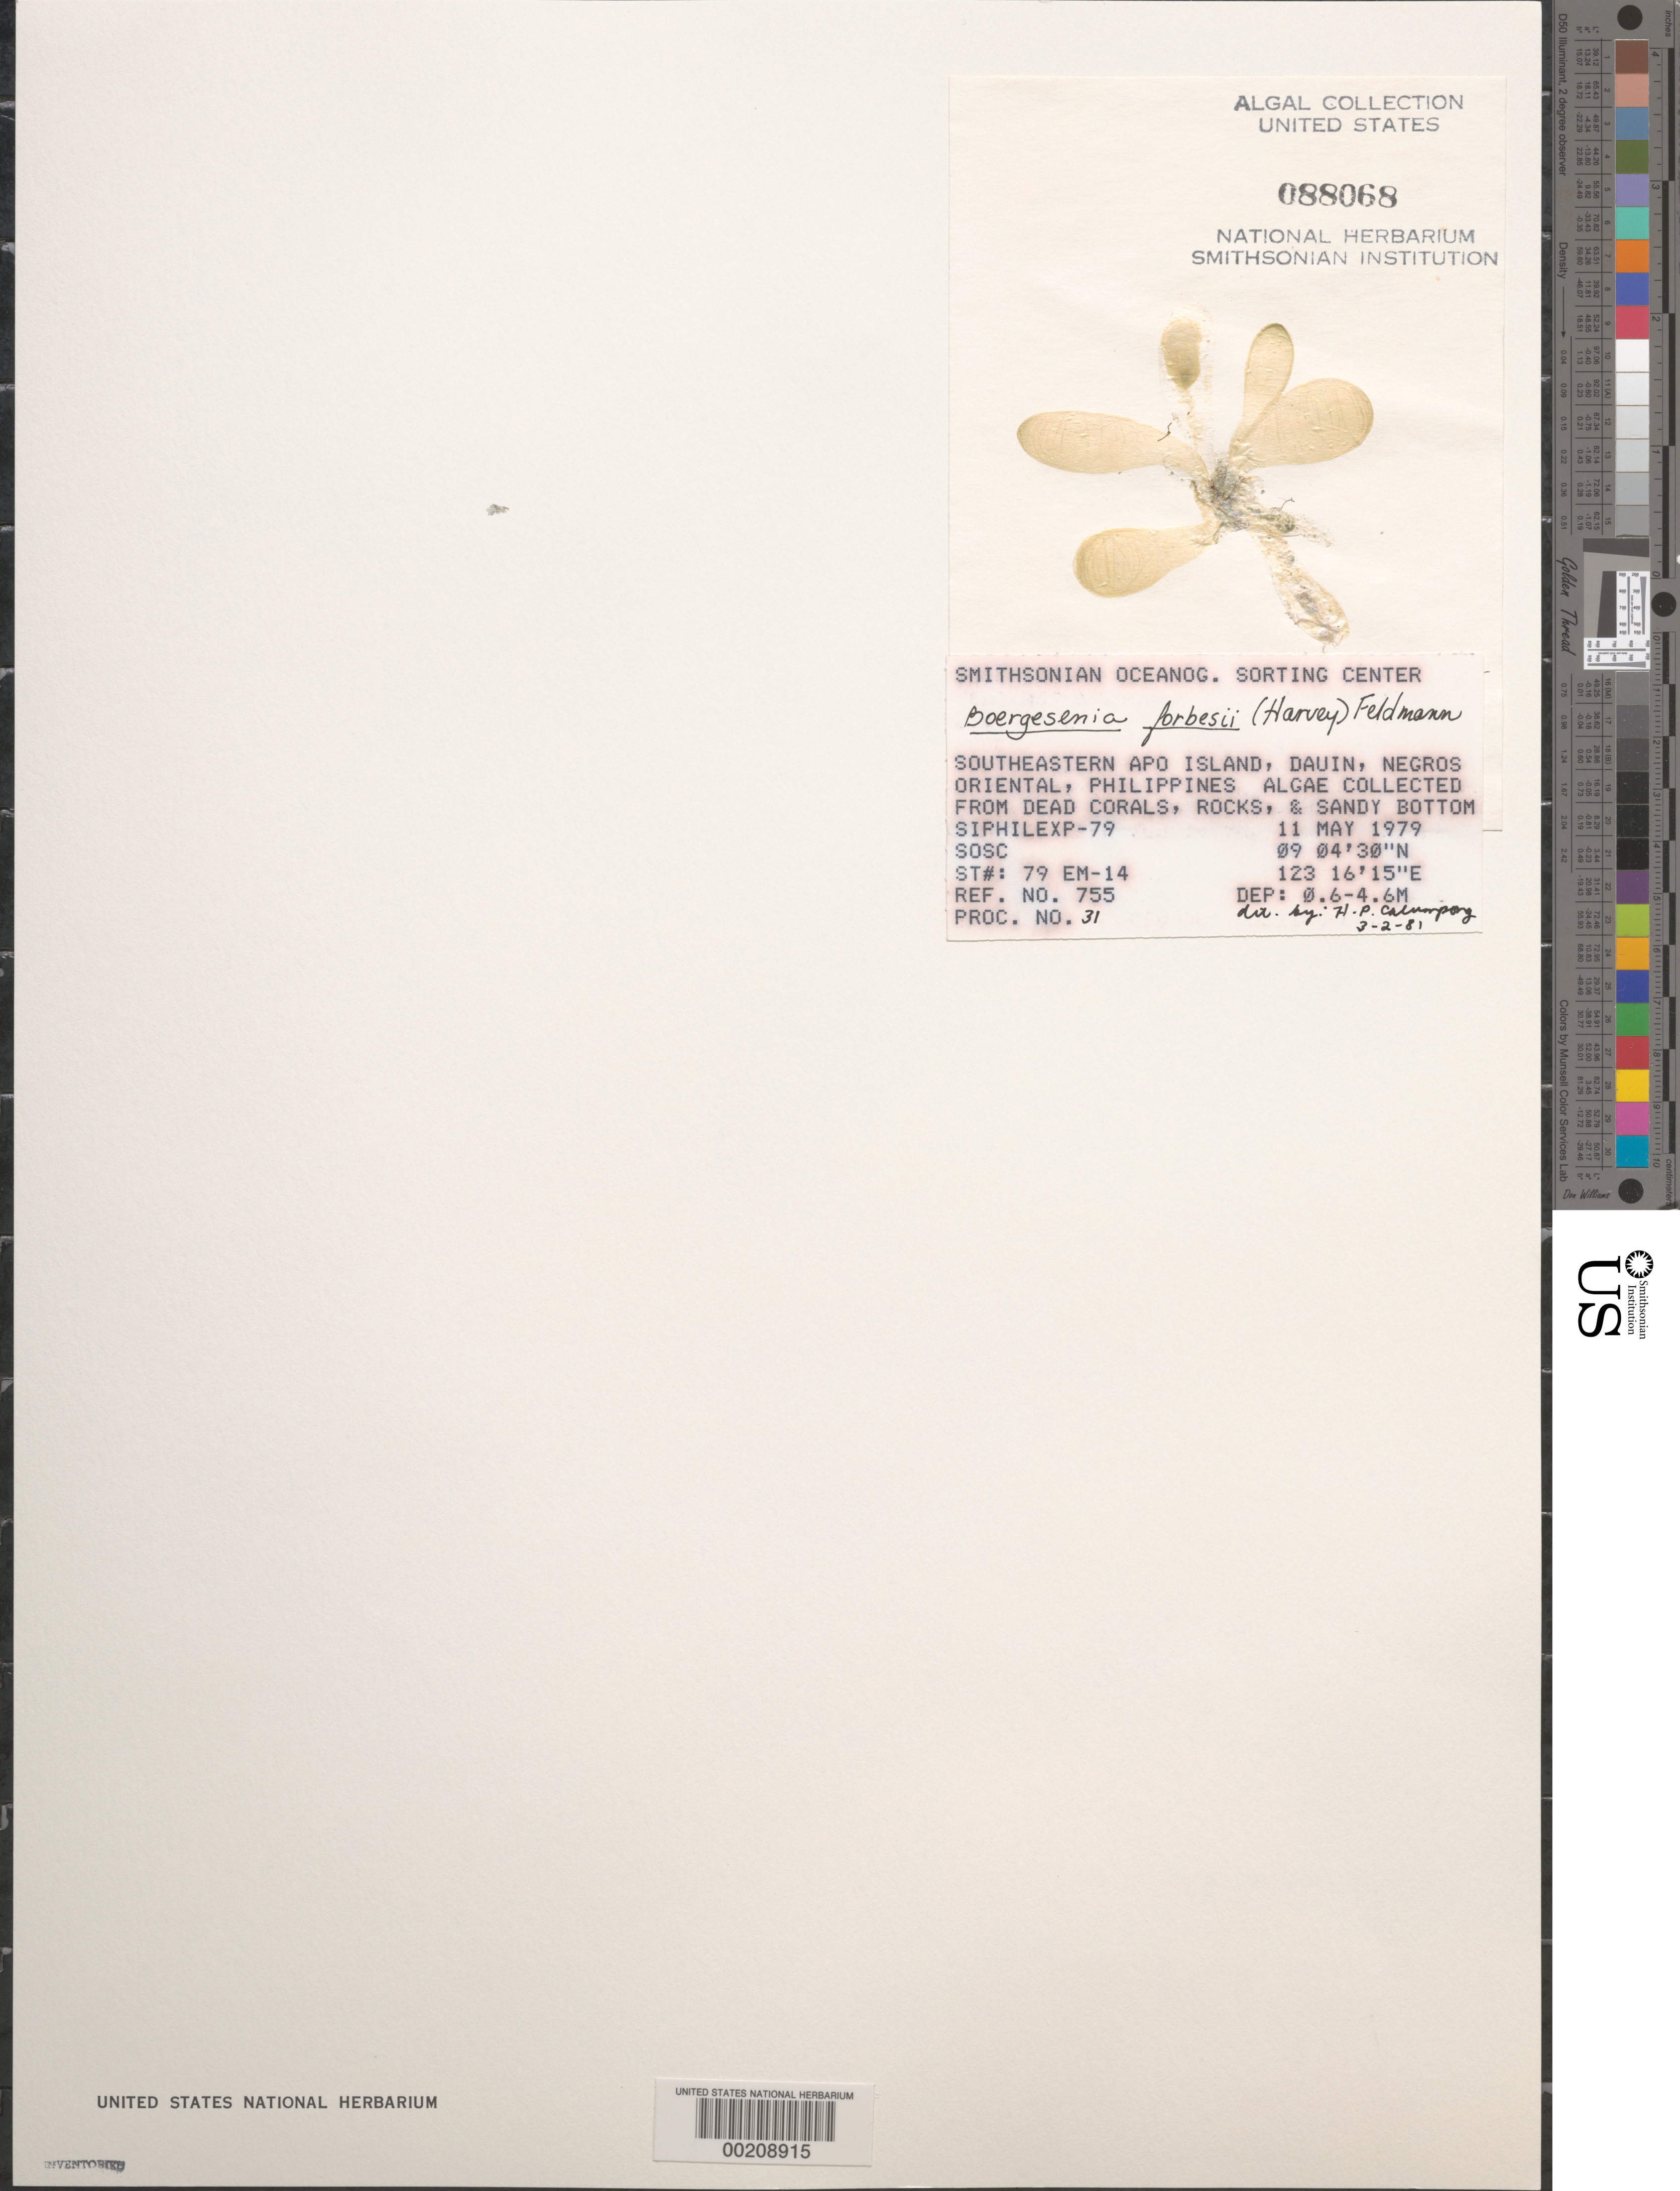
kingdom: Plantae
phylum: Chlorophyta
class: Ulvophyceae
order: Siphonocladales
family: Siphonocladaceae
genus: Boergesenia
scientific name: Boergesenia forbesii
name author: (Feldmann) Harv.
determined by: Calumpong, H. P.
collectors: SOSC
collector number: Station 79 Em-14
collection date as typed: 11 May 1979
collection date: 1979-05-11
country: Philippines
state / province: Central Visayas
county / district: Negros Oriental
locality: Apo island, dauin, negros oriental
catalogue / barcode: US 88068